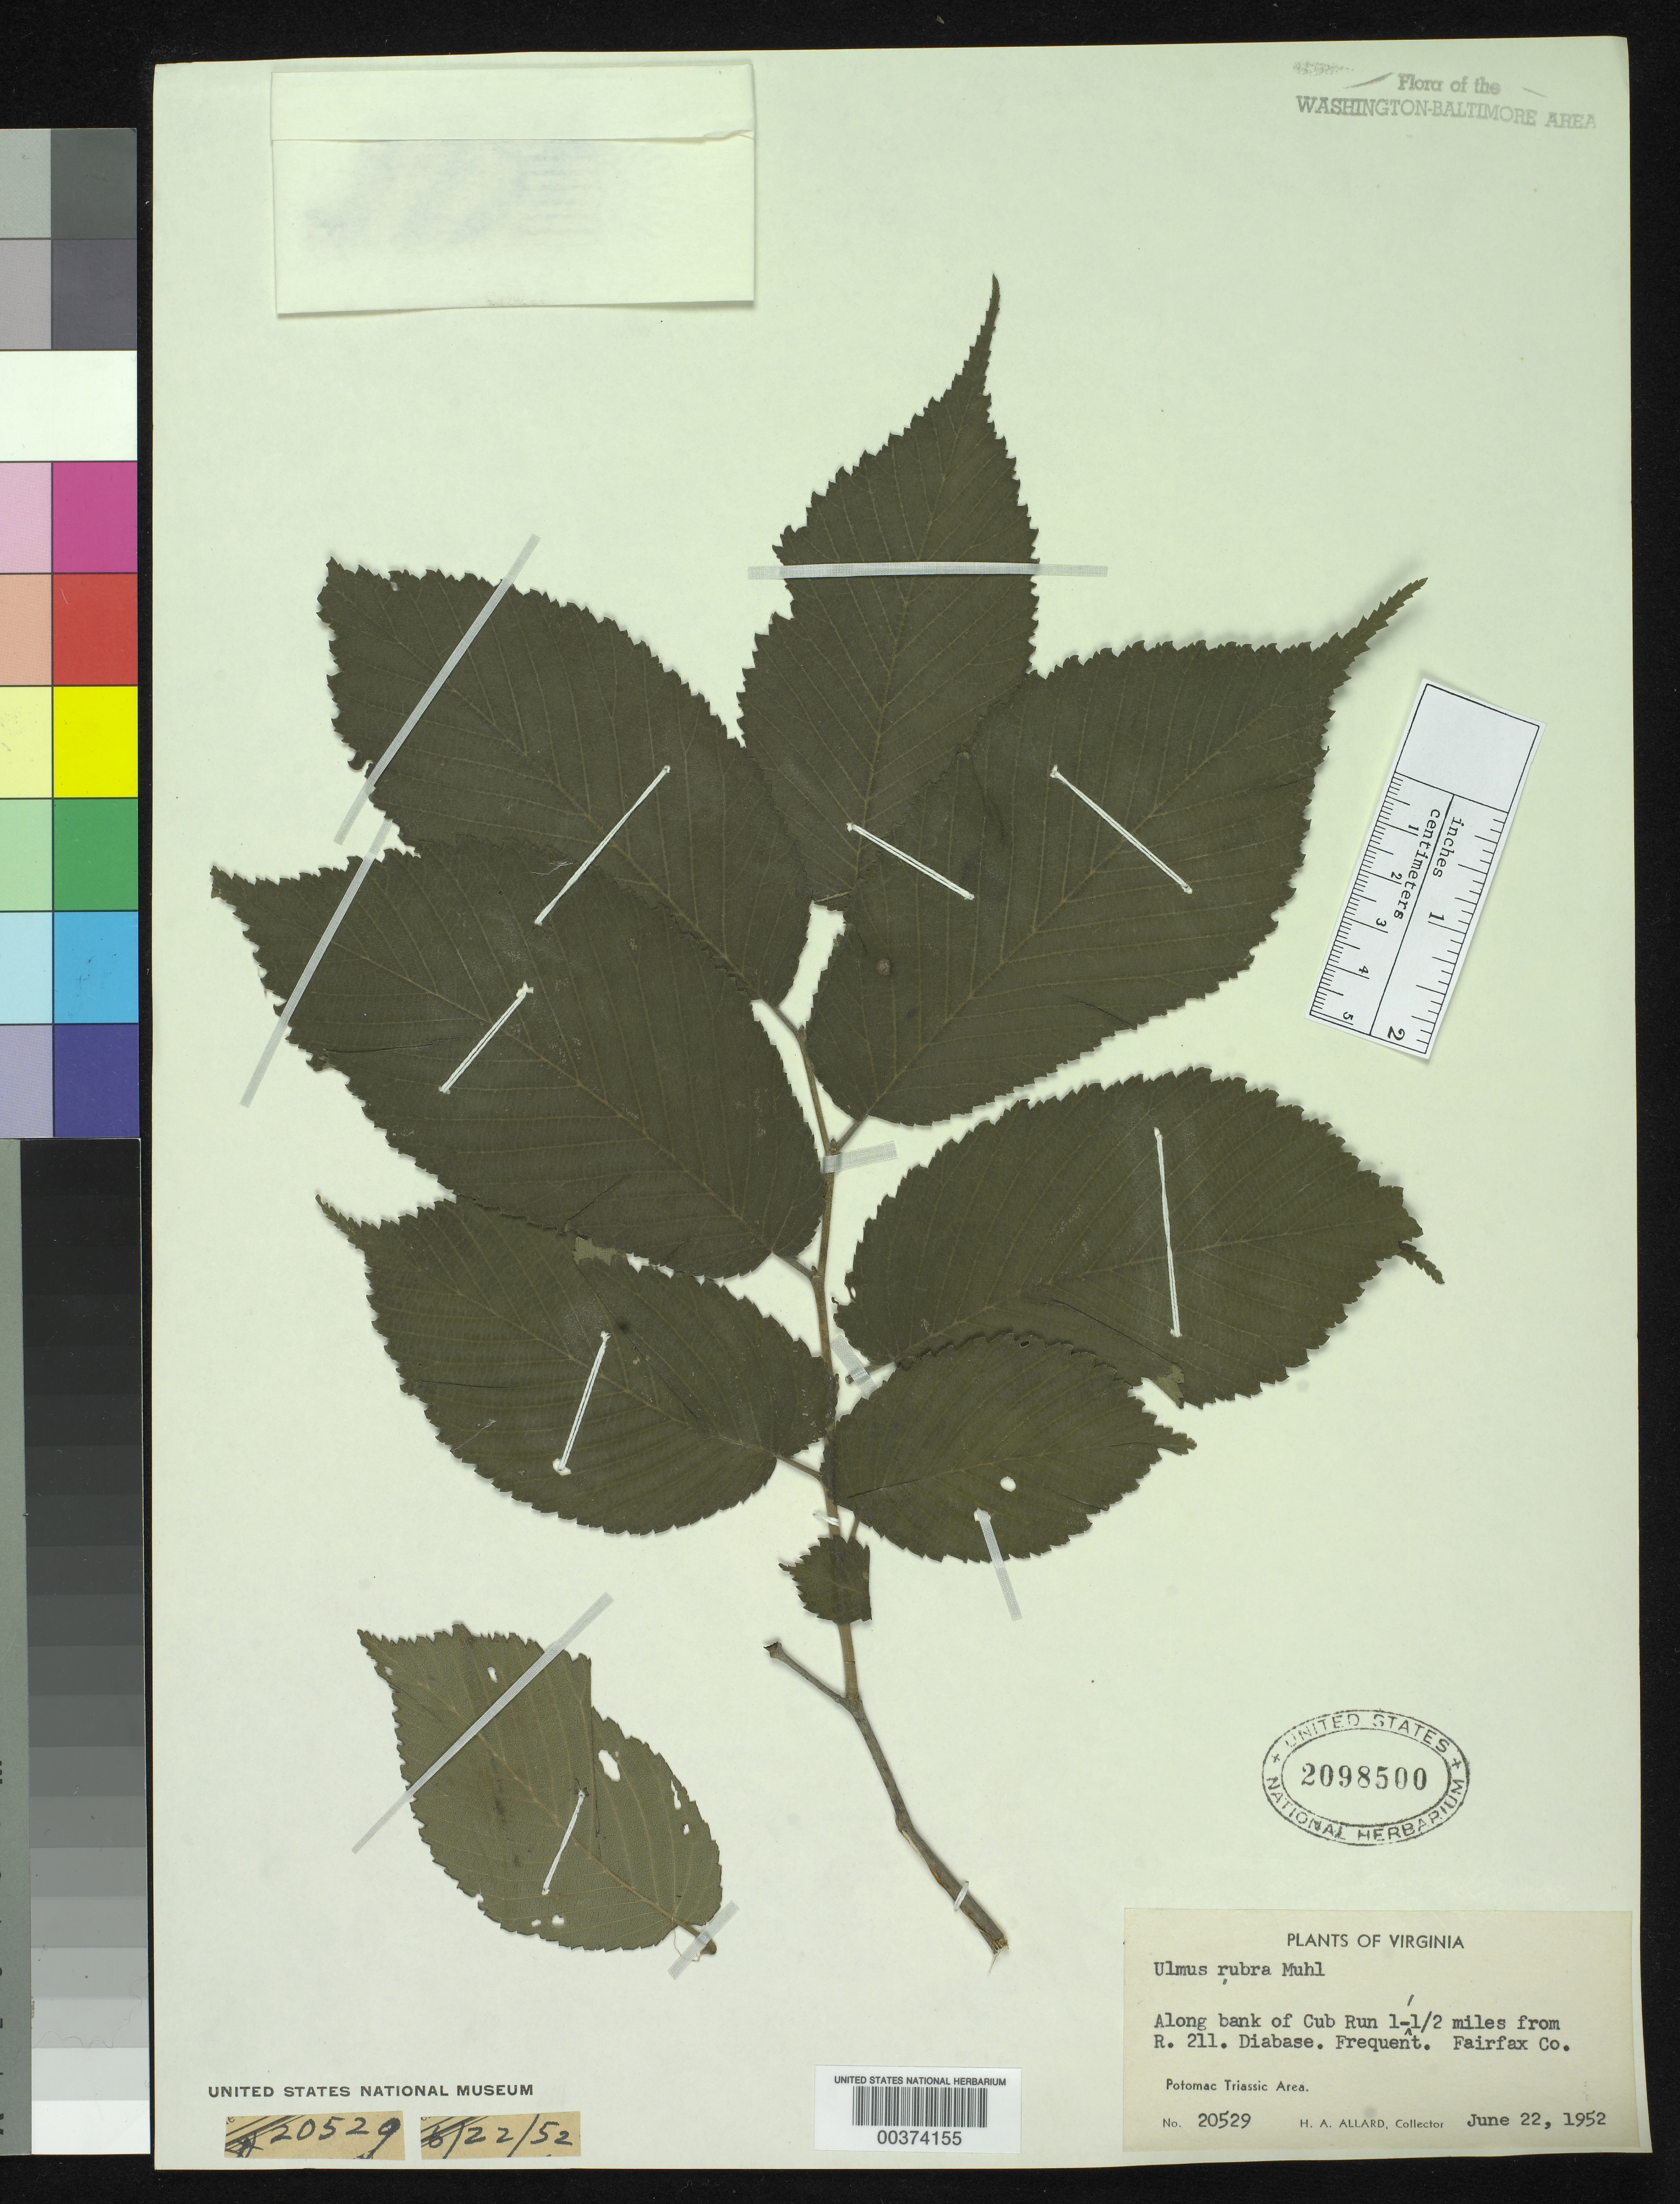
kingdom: Plantae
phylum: Tracheophyta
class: Magnoliopsida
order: Rosales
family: Ulmaceae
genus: Ulmus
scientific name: Ulmus rubra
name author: Muhl.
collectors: H. A. Allard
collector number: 20529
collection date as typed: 22 Jun 1952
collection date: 1952-06-22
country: United States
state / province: Virginia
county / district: Fairfax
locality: Cub Run, near Route 211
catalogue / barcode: US 2098500